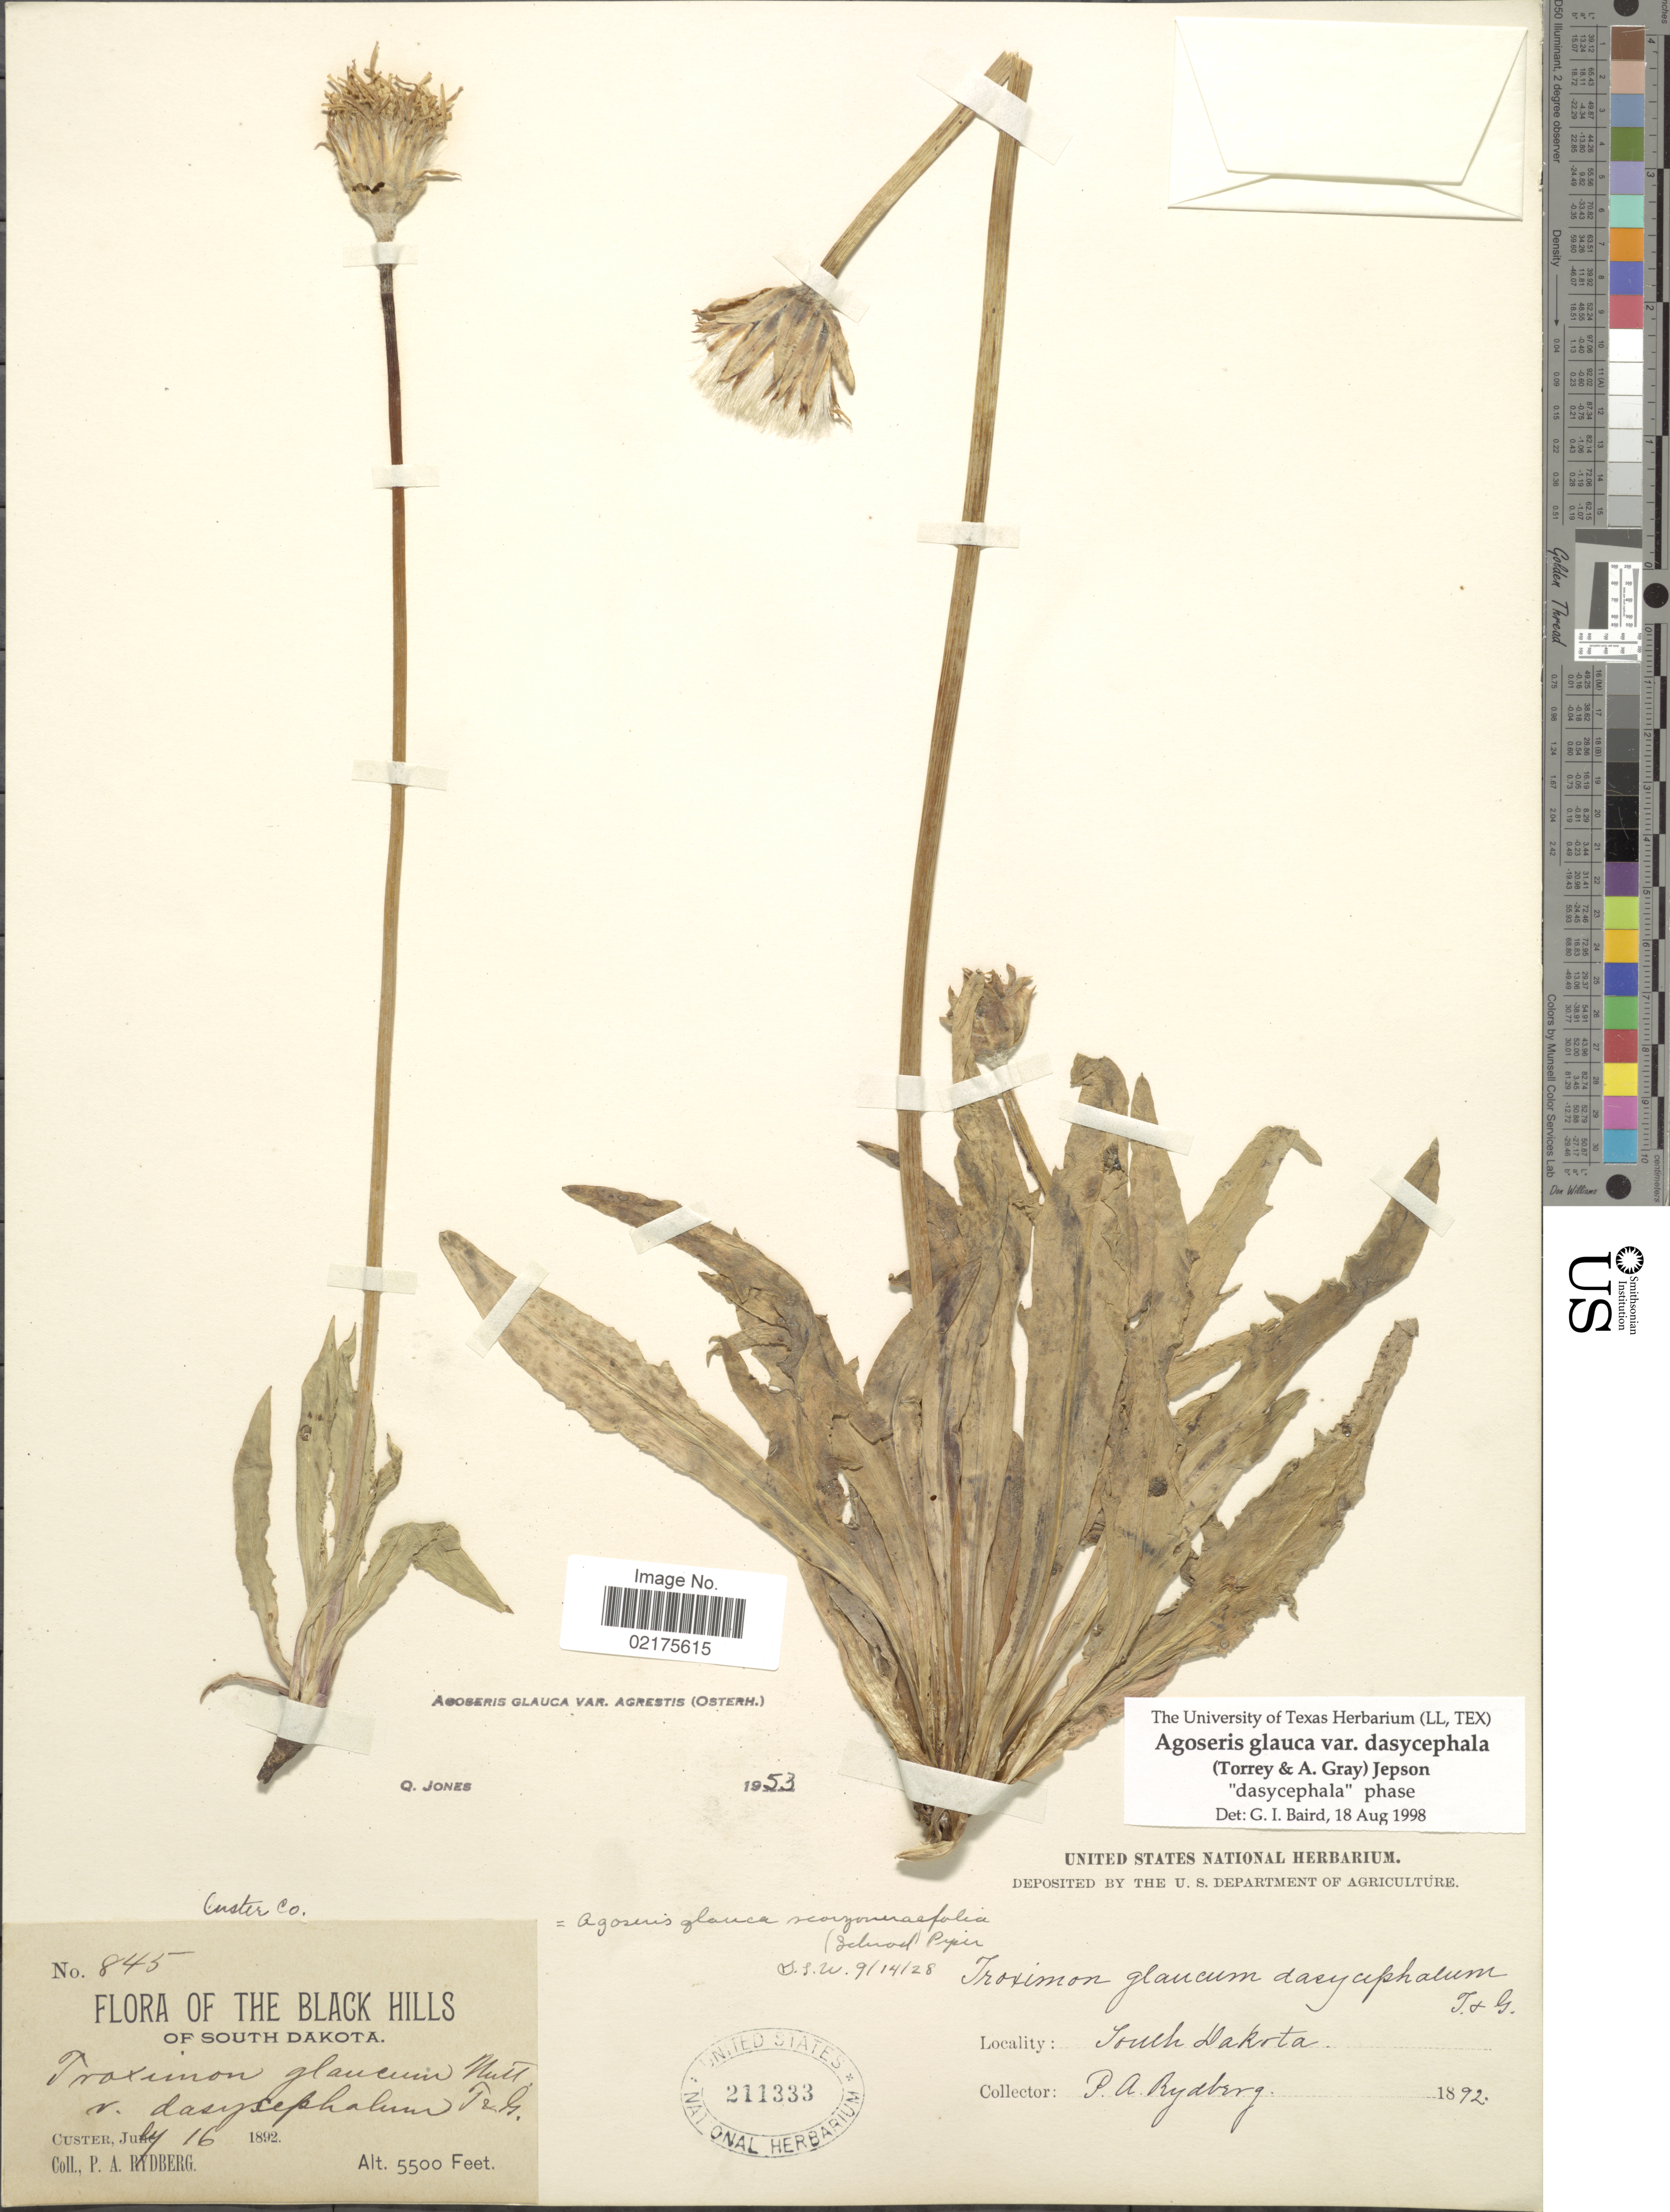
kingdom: Plantae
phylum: Tracheophyta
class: Magnoliopsida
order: Asterales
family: Asteraceae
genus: Agoseris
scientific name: Agoseris glauca var. dasycephala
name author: (Torr. & A. Gray) Jeps.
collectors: P. A. Rydberg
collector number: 845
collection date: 1892-07-16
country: United States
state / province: South Dakota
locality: The Black Hills, Custer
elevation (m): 1676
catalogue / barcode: US 211333